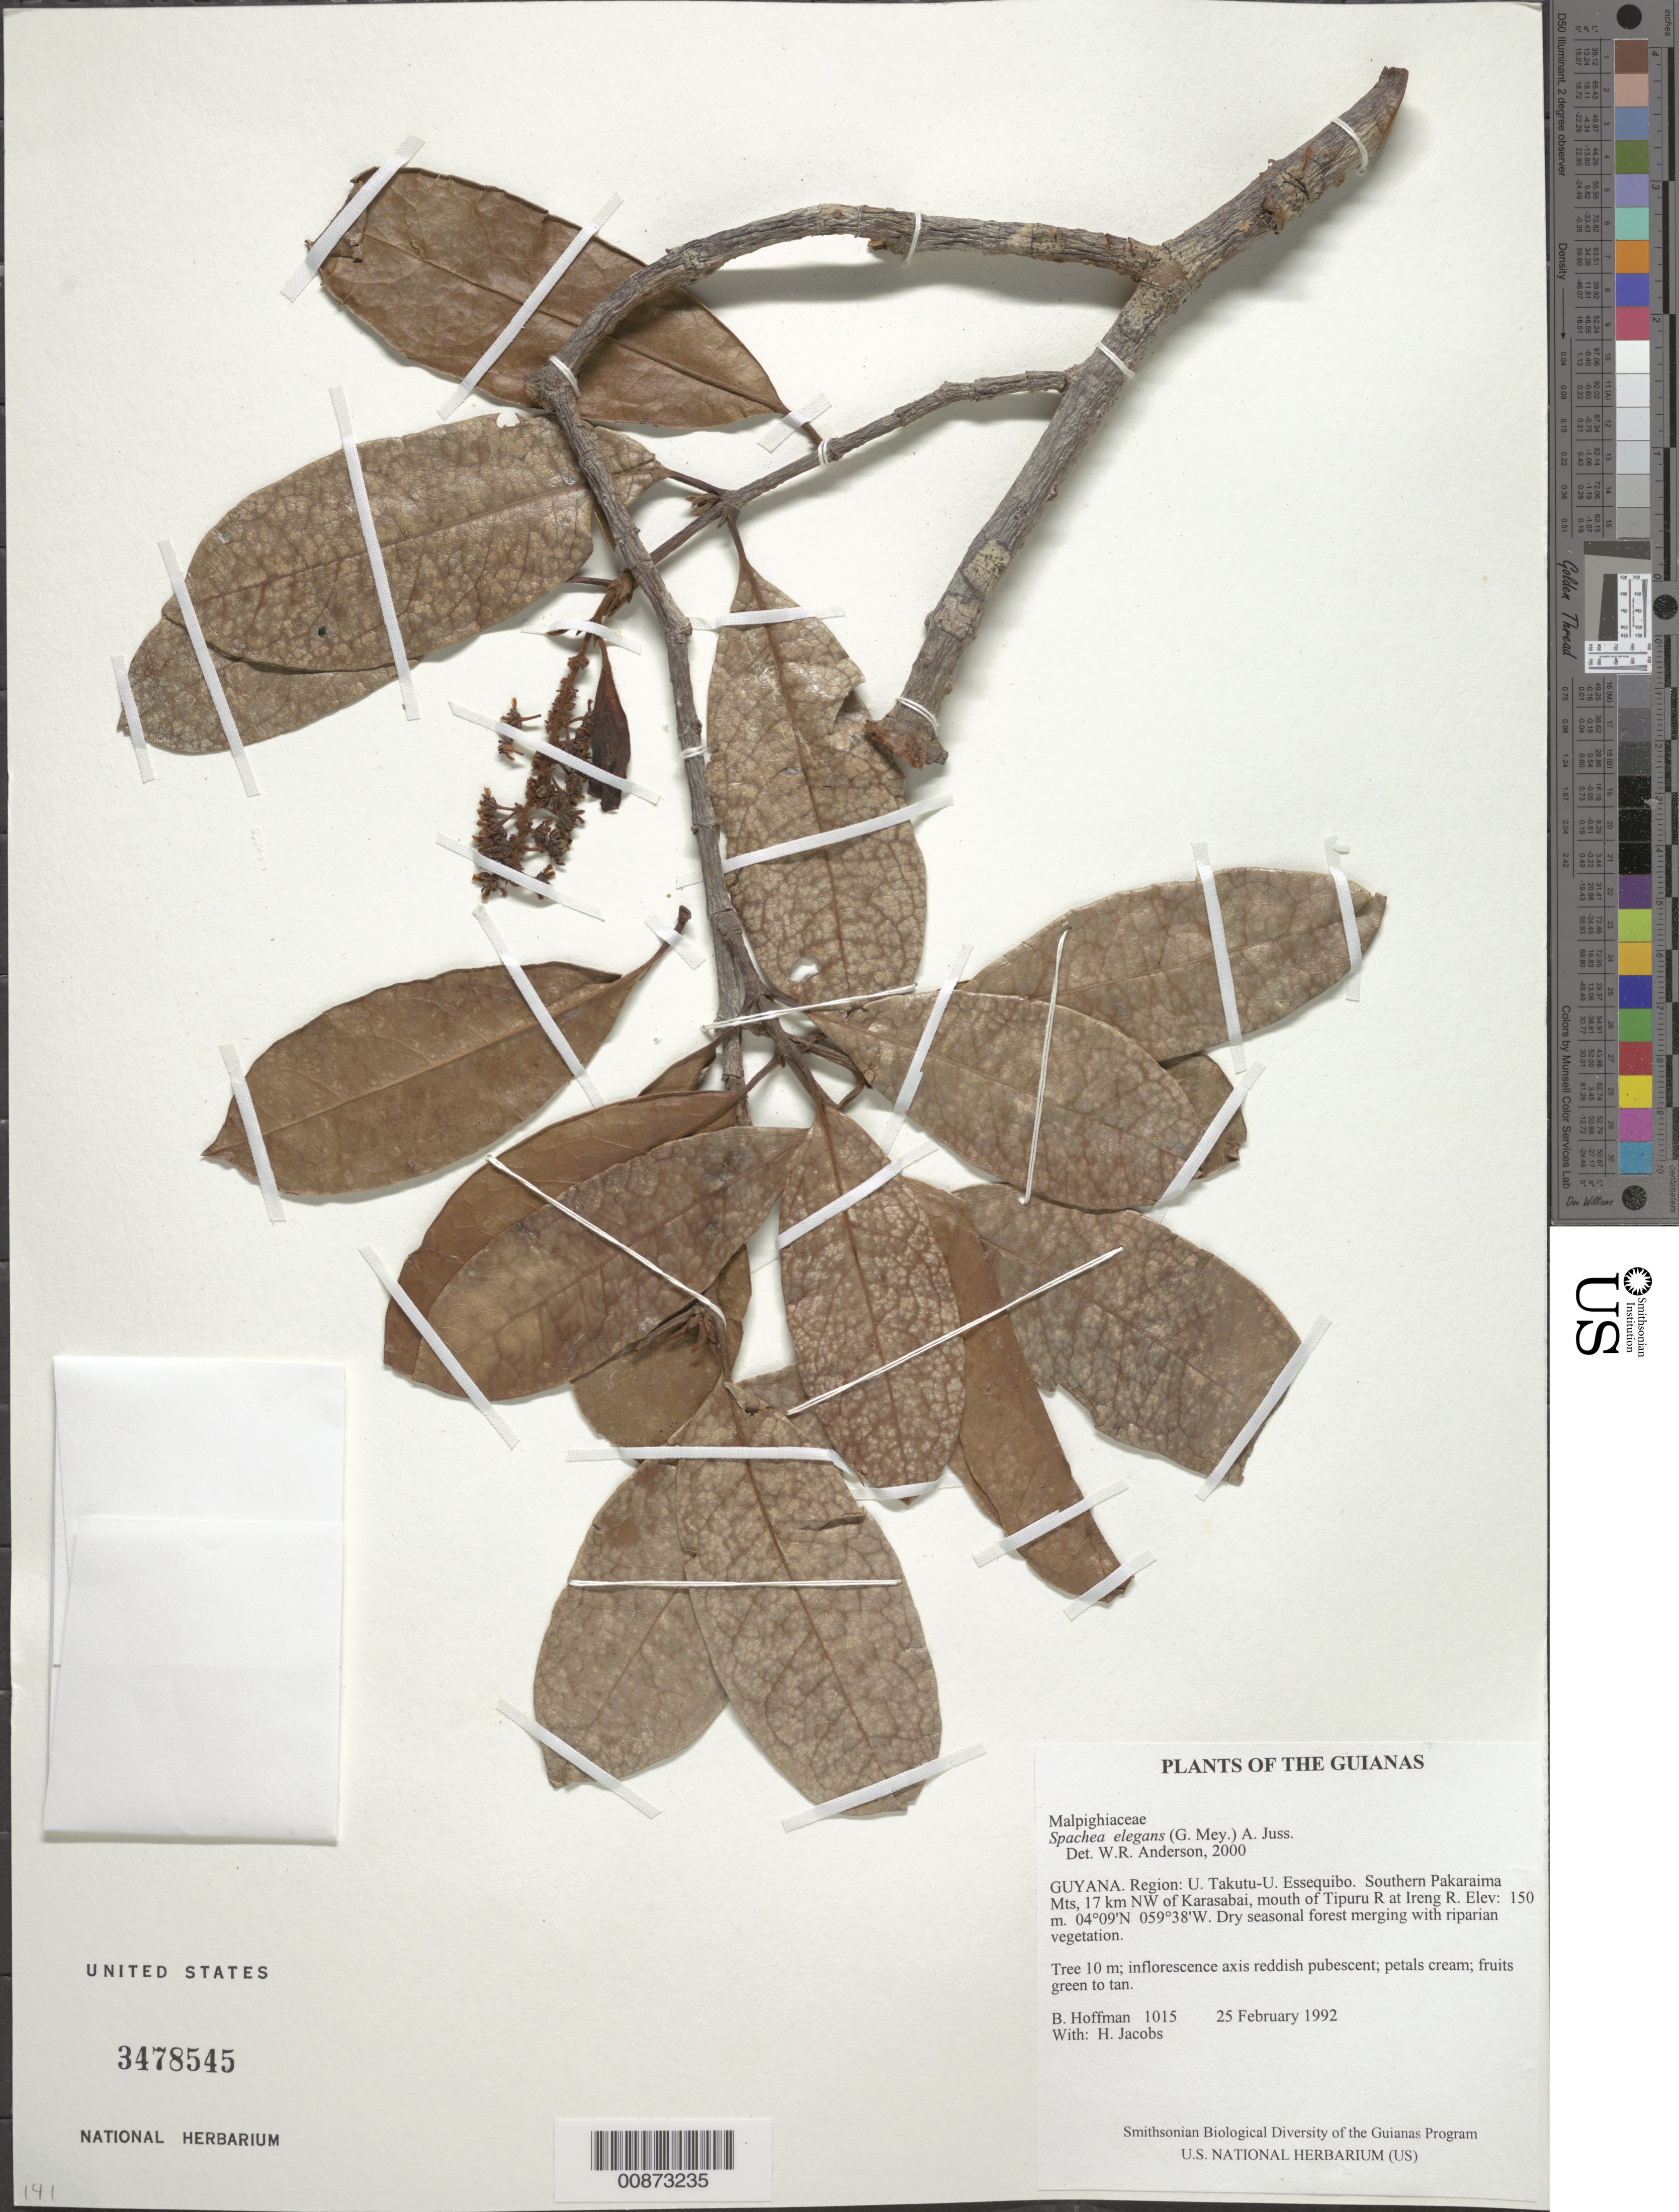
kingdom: Plantae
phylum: Tracheophyta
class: Magnoliopsida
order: Malpighiales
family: Malpighiaceae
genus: Spachea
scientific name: Spachea elegans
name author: A. Juss.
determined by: Anderson, W. R., (MICH), University of Michigan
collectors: B. Hoffman & H. Jacobs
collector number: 1015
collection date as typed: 25 February 1992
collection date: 1992-02-25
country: Guyana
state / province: U. Takutu-U. Essequibo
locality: Southern Pakaraima Mts, 17 km NW of Karasabai, mouth of Tipuru River at Ireng River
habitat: Dry seasonal forest merging with riparian vegetation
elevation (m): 150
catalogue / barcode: US 3478545